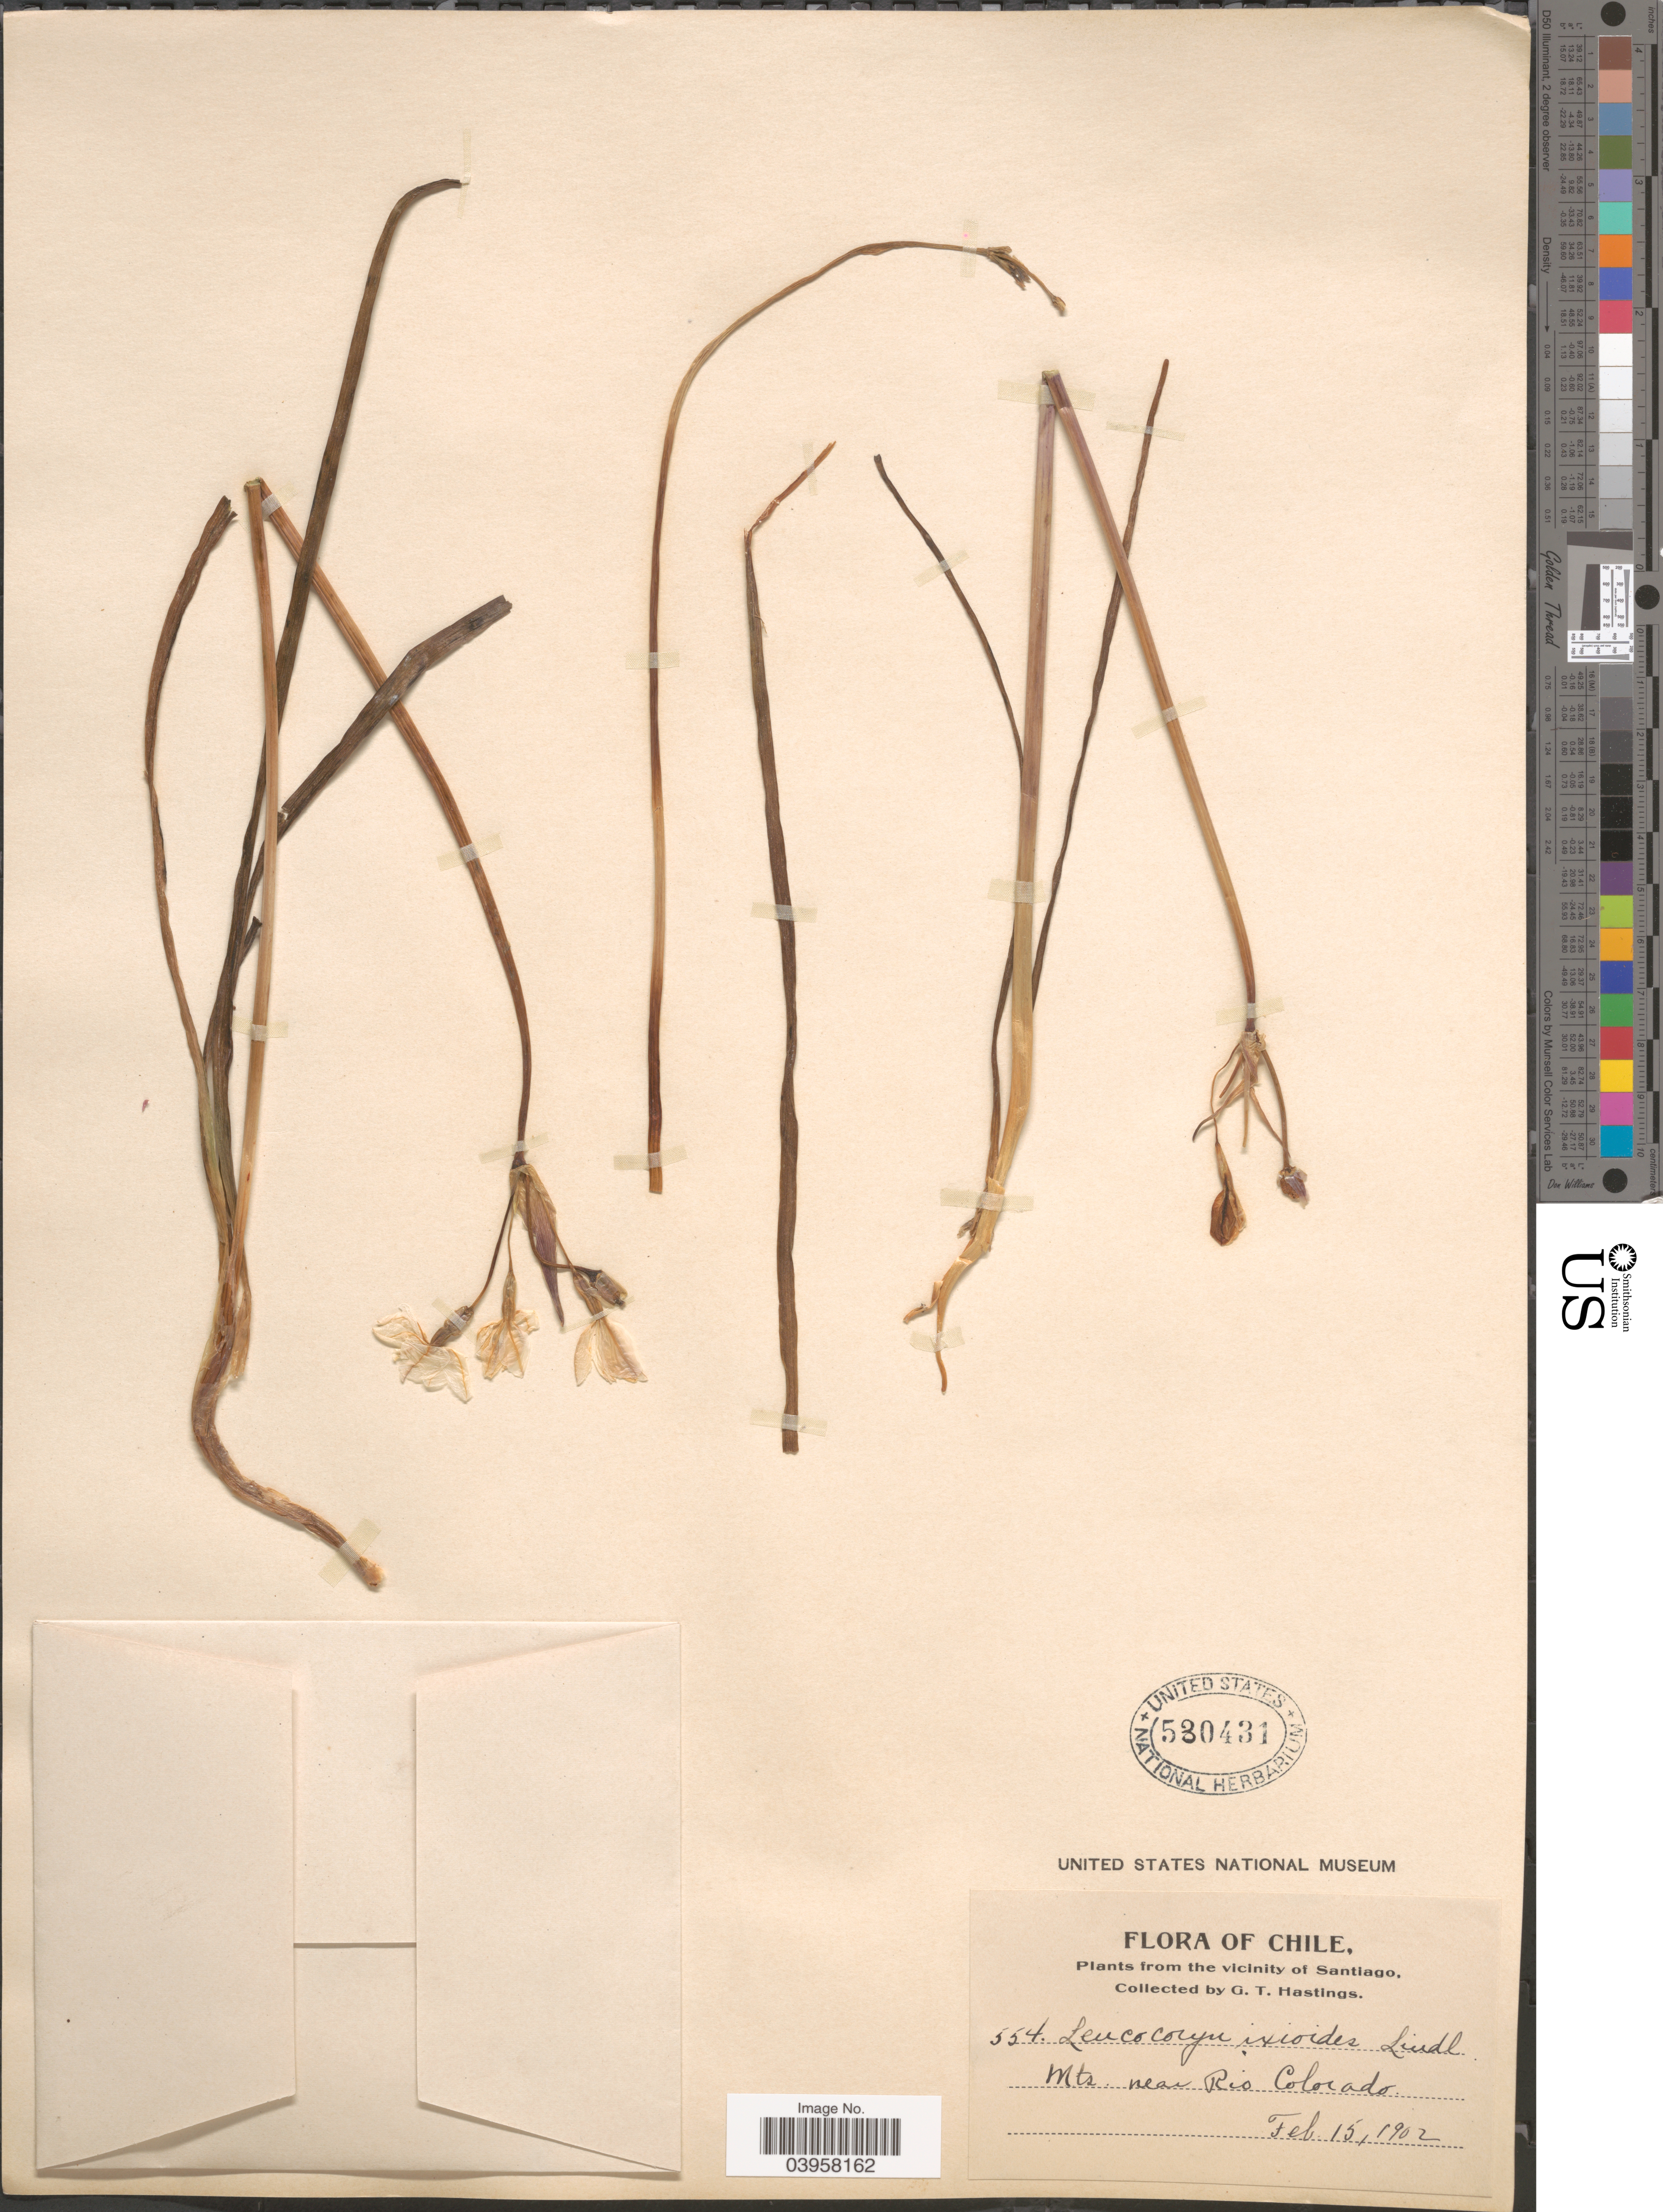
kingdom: Plantae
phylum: Tracheophyta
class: Liliopsida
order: Asparagales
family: Amaryllidaceae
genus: Leucocoryne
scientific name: Leucocoryne ixioides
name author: Lindl.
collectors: G. Hastings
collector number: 554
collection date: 1902-02-15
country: Chile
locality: The vicinity of Santiago. Mts. near Rio Colorado.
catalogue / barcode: US 530431